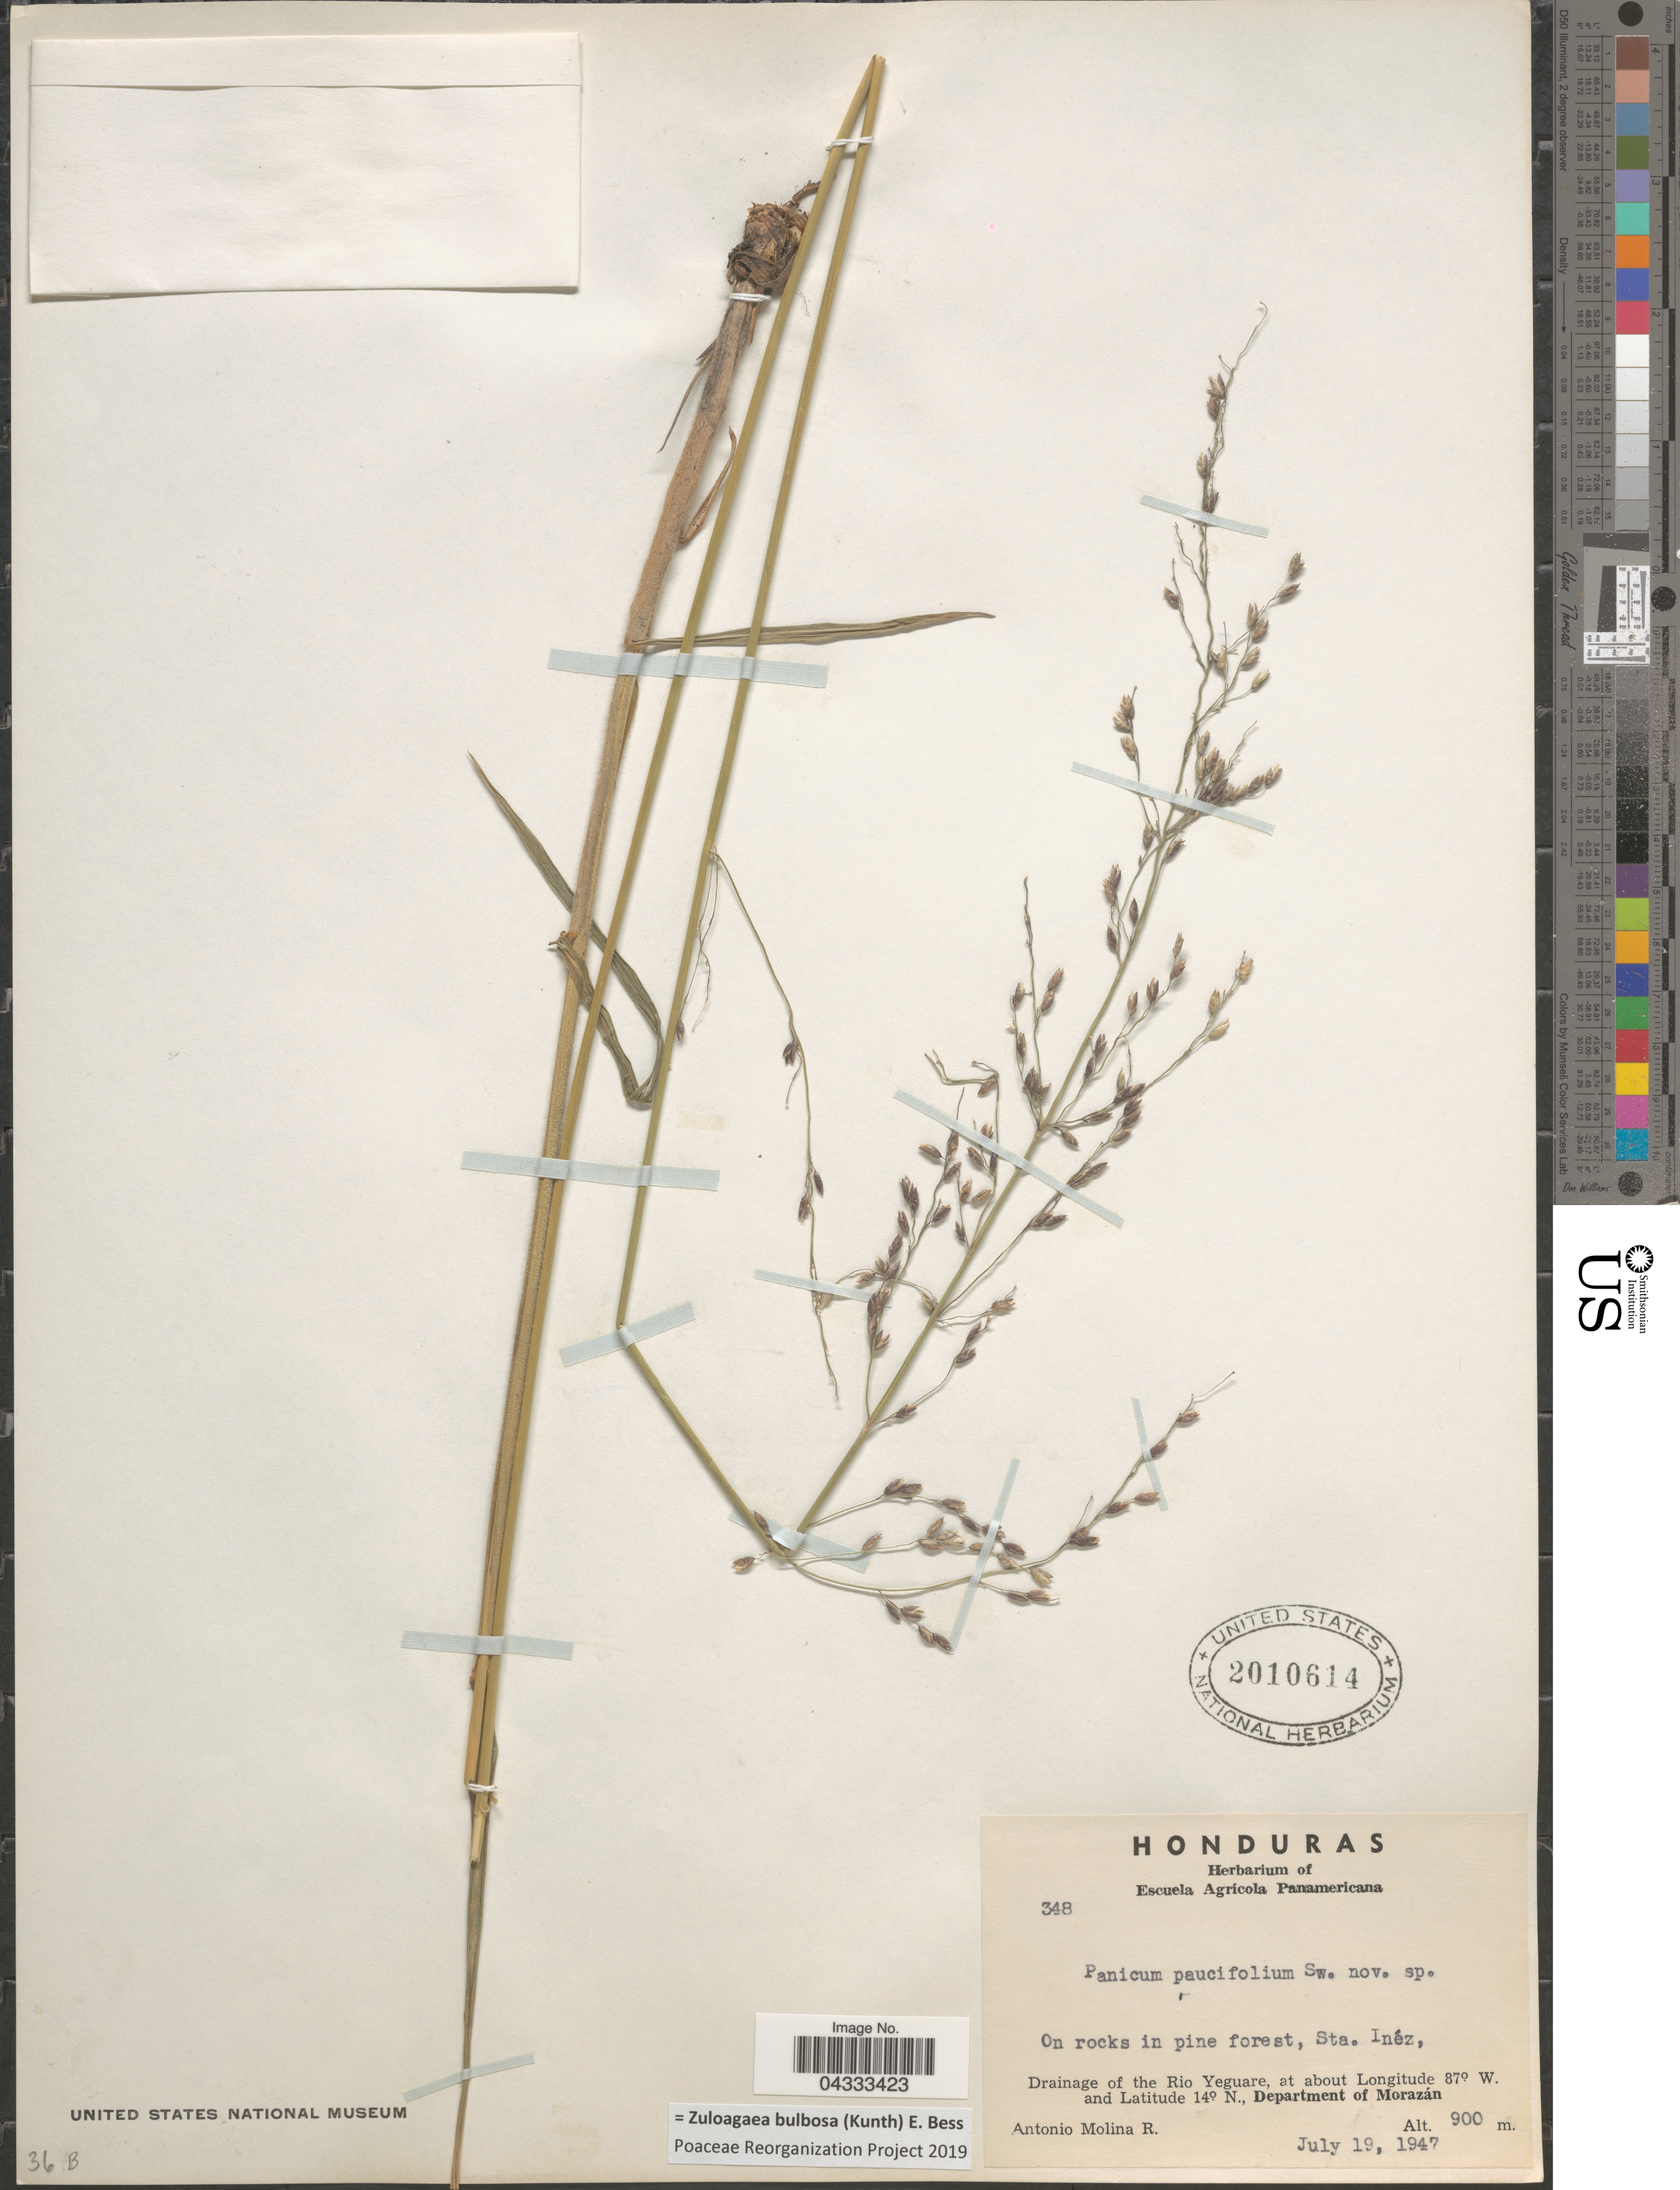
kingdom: Plantae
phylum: Tracheophyta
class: Liliopsida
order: Poales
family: Poaceae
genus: Zuloagaea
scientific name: Zuloagaea bulbosa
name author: (Kunth) E. Bess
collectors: A. Molina R.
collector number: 348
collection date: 1947-07-19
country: Honduras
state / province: Fco. Morazán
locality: On rocks in pine forest, Sta. Inéz, Drainage of the Rio Yeguare, Department of Morazán.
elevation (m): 900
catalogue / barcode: US 2010614